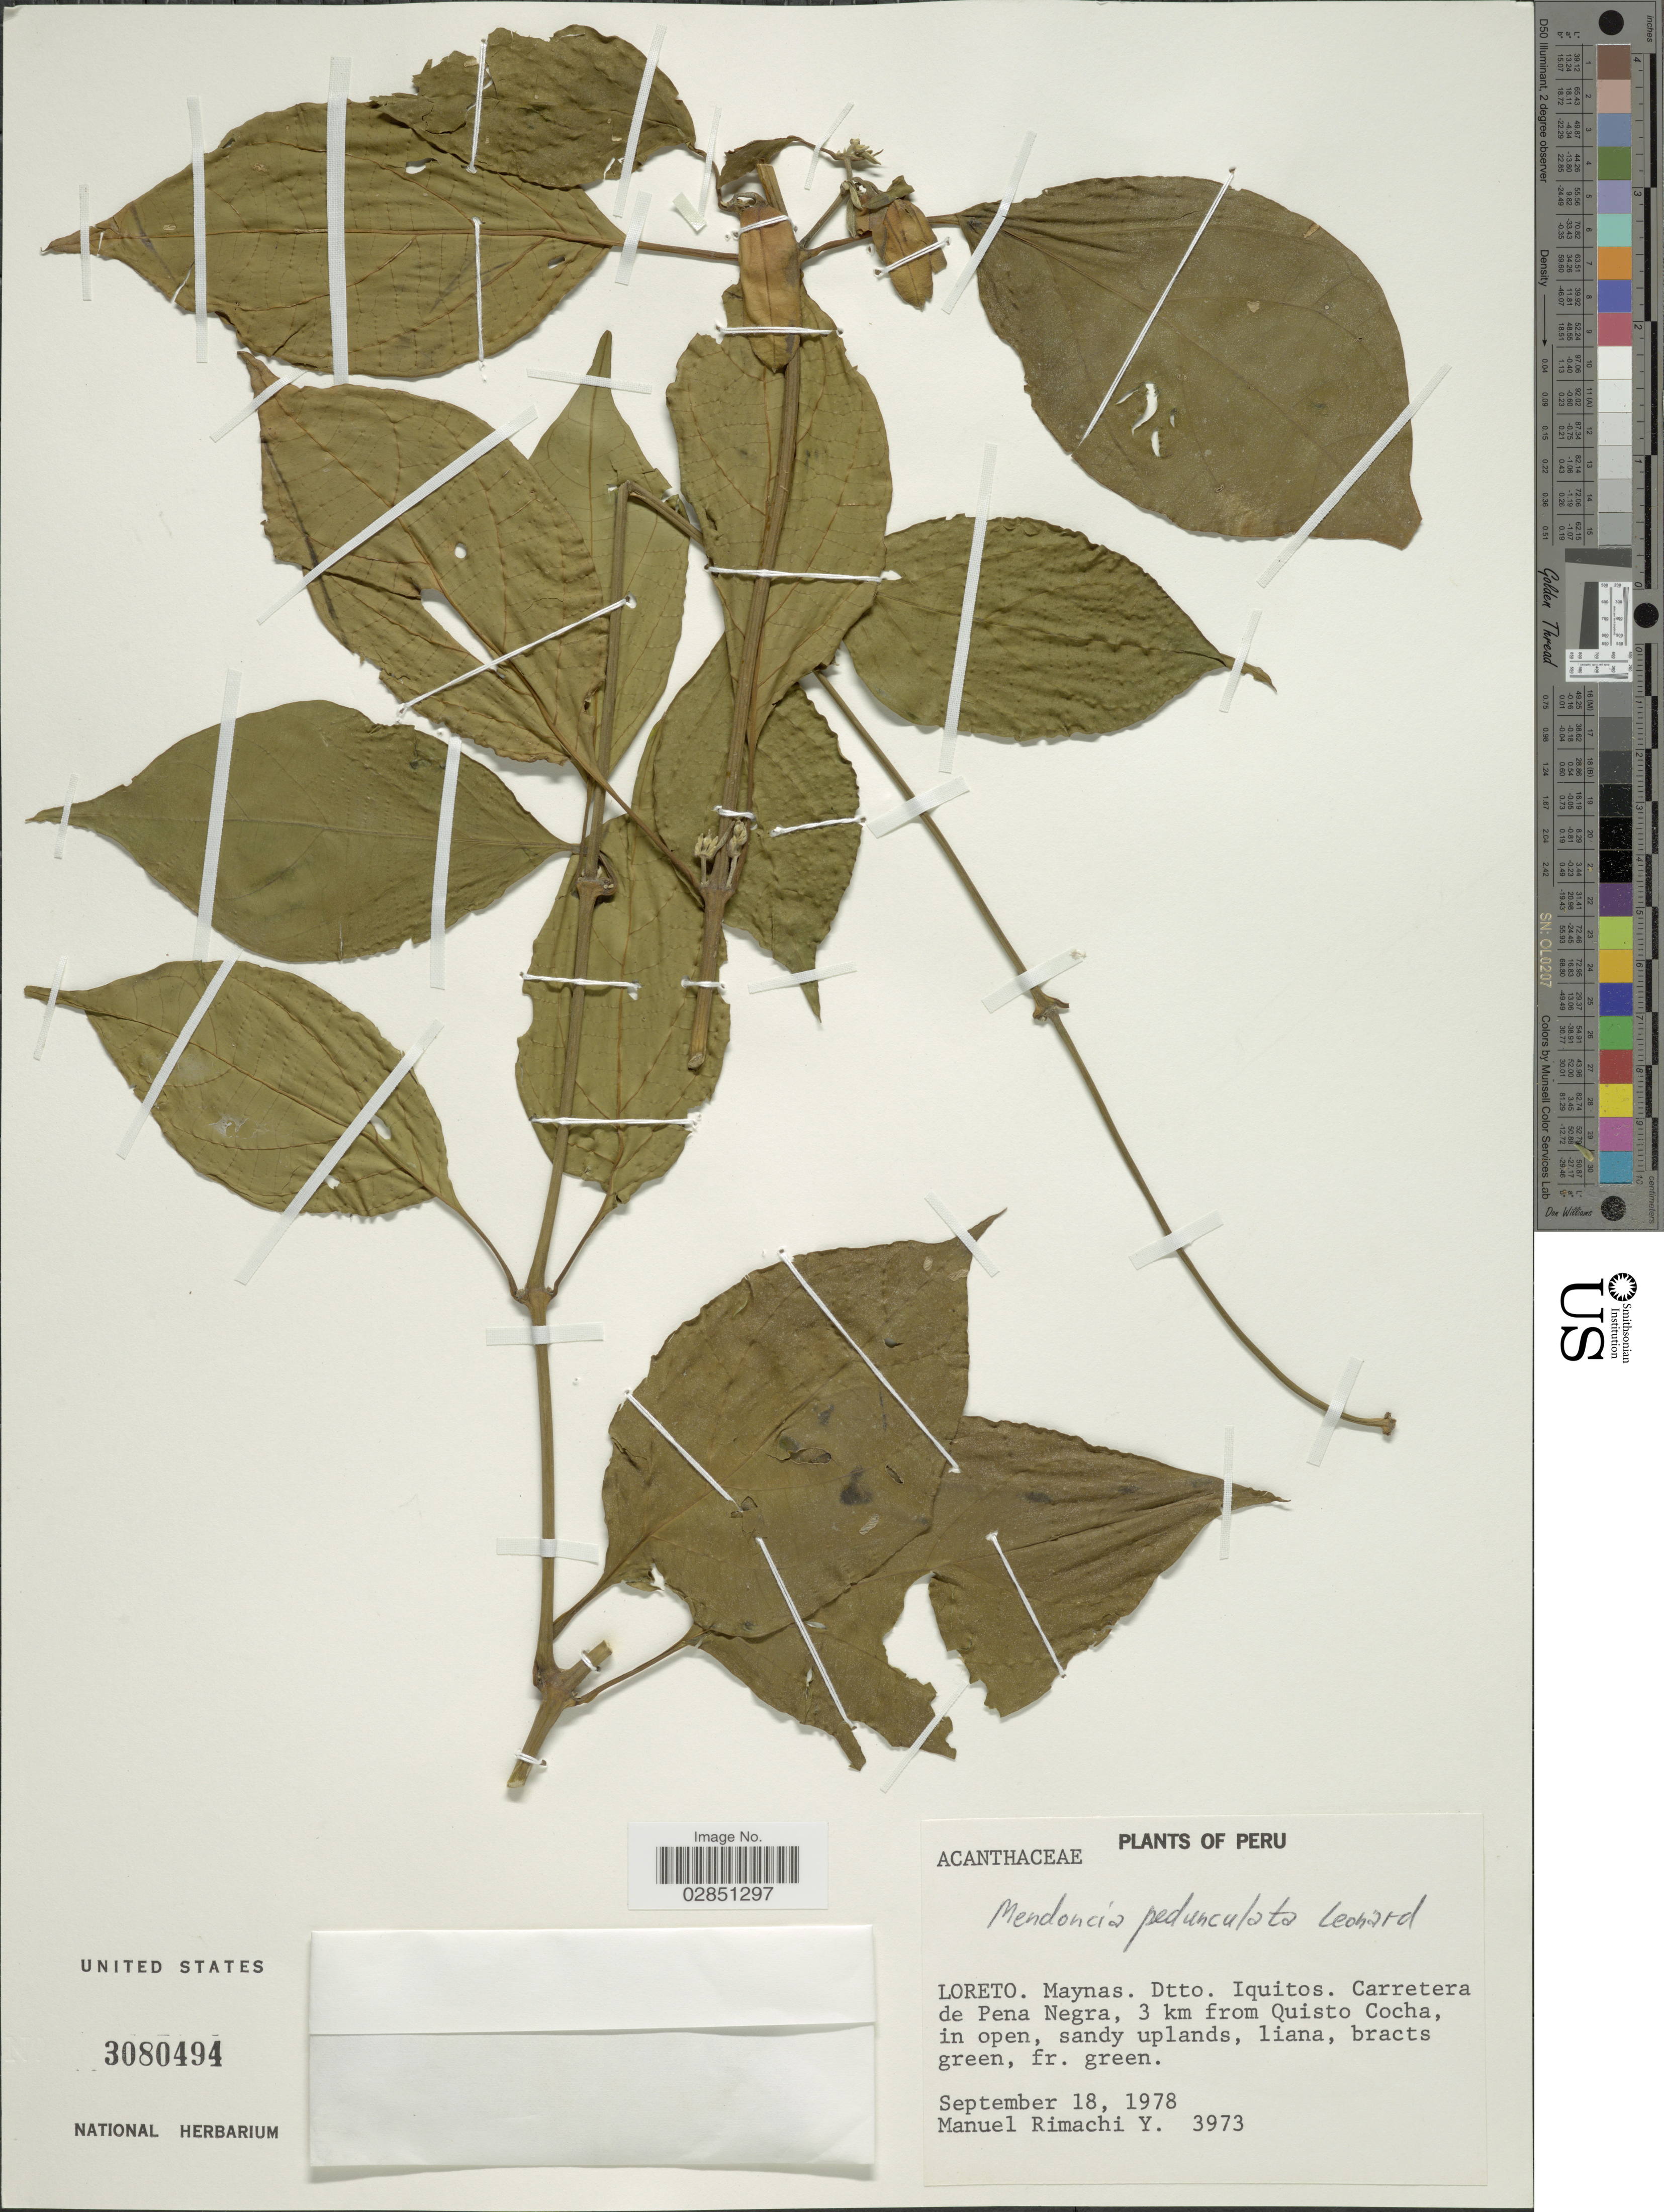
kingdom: Plantae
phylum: Tracheophyta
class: Magnoliopsida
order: Lamiales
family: Acanthaceae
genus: Mendoncia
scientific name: Mendoncia pedunculata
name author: Leonard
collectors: M. Rimachi Y.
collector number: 3973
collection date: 1978-09-18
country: Peru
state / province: Loreto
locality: Maynas. Dtto. Iquitos. Carretera de Pena Negra, 3 km from Quisto Cocha.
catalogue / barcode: US 3080494